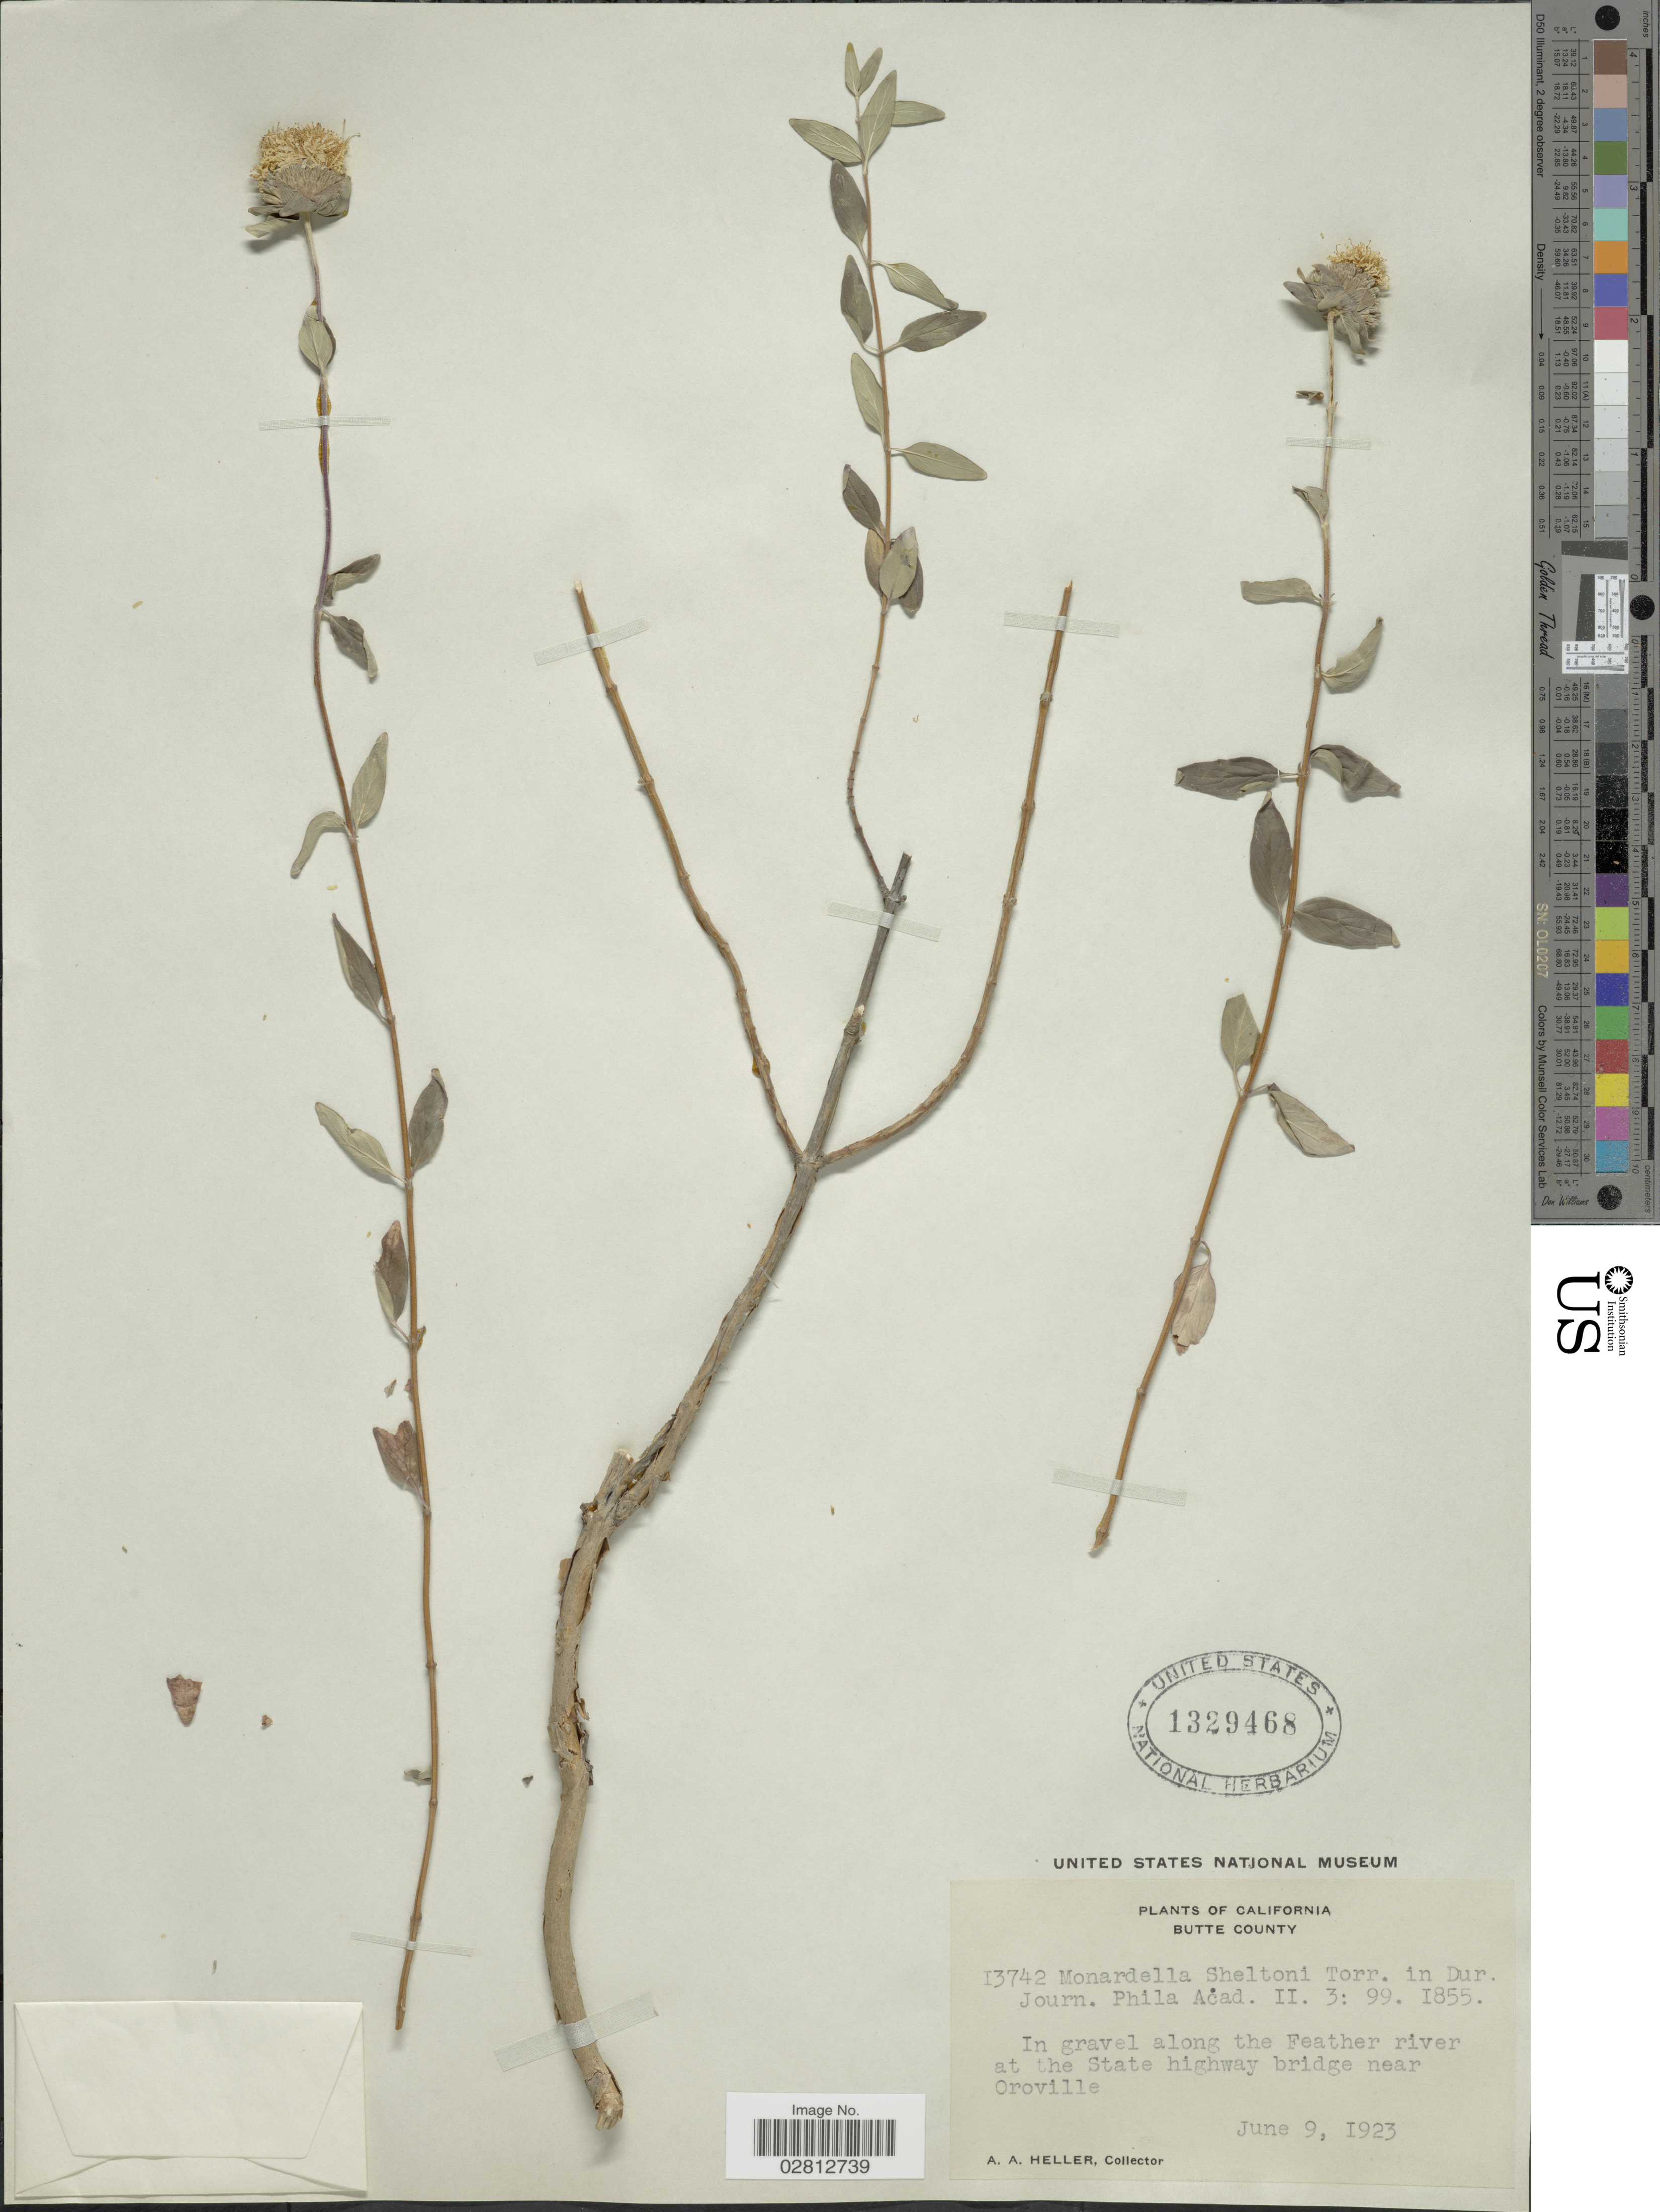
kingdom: Plantae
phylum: Tracheophyta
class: Magnoliopsida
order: Lamiales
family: Lamiaceae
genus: Monardella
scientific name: Monardella sheltonii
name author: Torr. ex Durand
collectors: A. A. Heller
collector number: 13742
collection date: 1923-06-09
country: United States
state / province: California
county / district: Butte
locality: Butte County, along the Feather river at the State highway bridge near Oroville.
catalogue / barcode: US 1329468